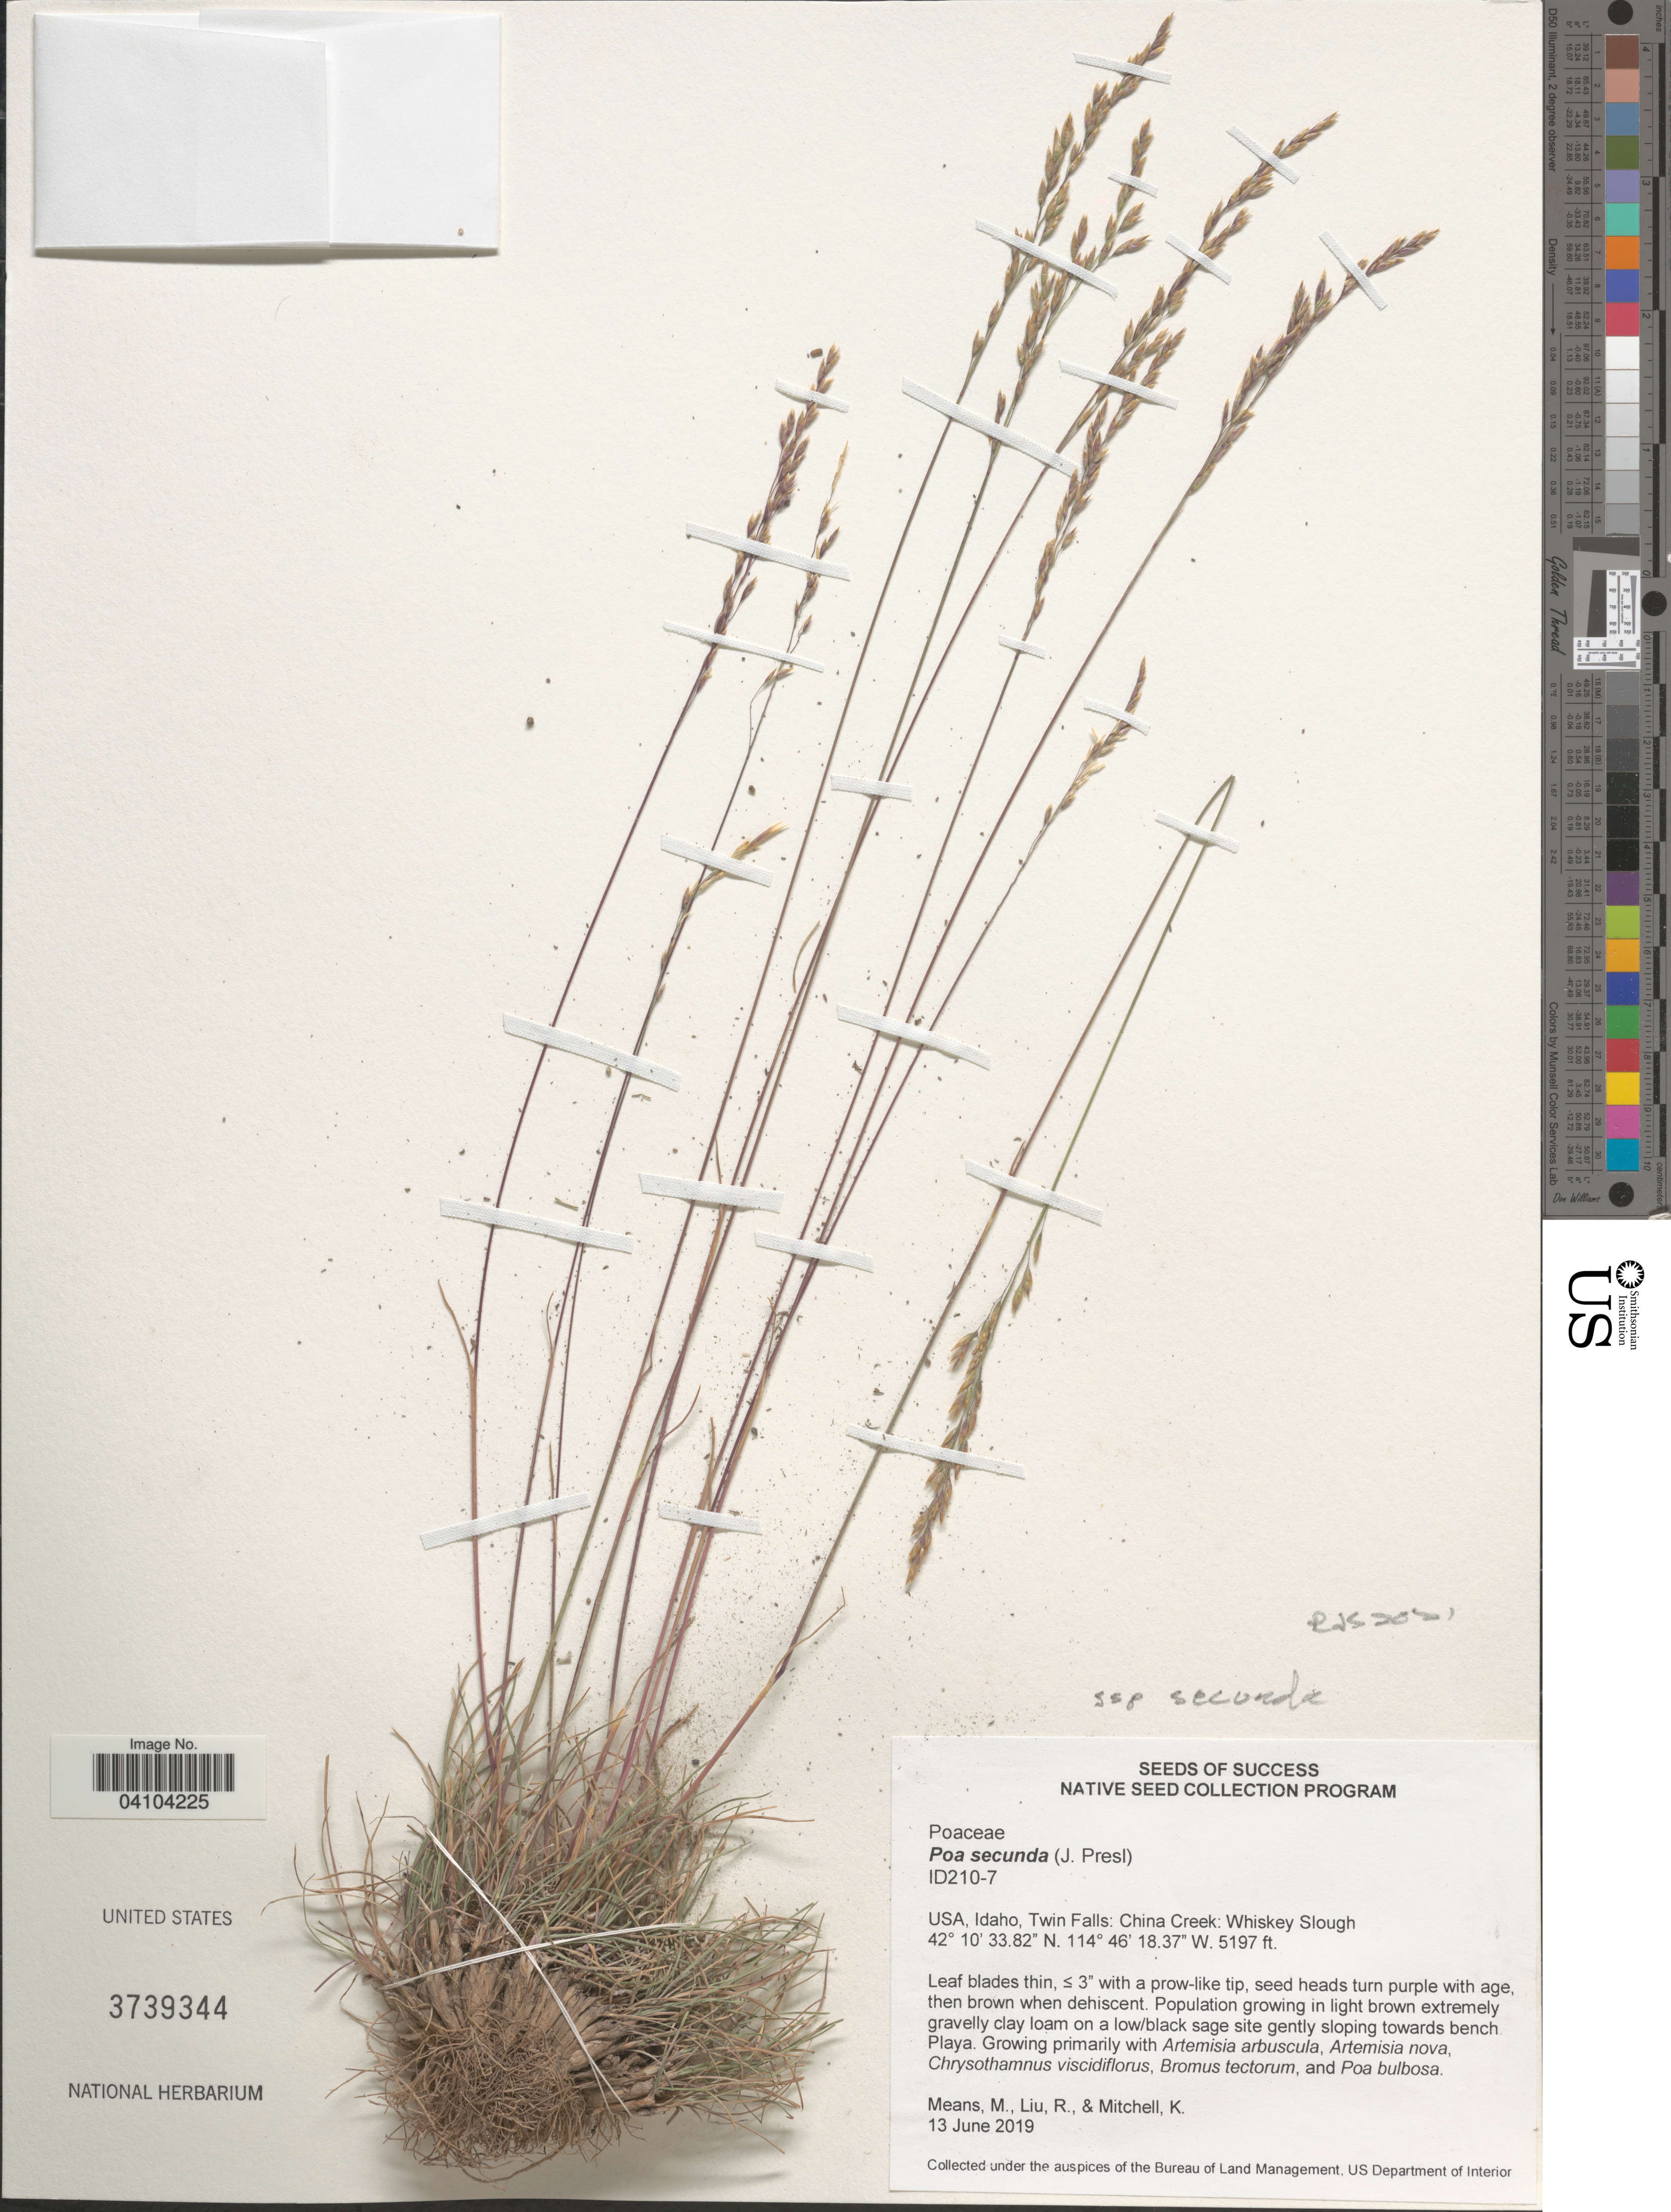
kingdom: Plantae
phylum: Tracheophyta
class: Liliopsida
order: Poales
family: Poaceae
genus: Poa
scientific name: Poa secunda subsp. secunda var. secunda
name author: J. Presl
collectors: M. Means, R. Liu & K. Mitchell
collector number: ID210-7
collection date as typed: Transcribed d/m/y: 13/6/2019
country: United States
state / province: Idaho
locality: Twinn Falls: China Creek: Whiskey Slough.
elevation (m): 1584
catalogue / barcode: US 3739344